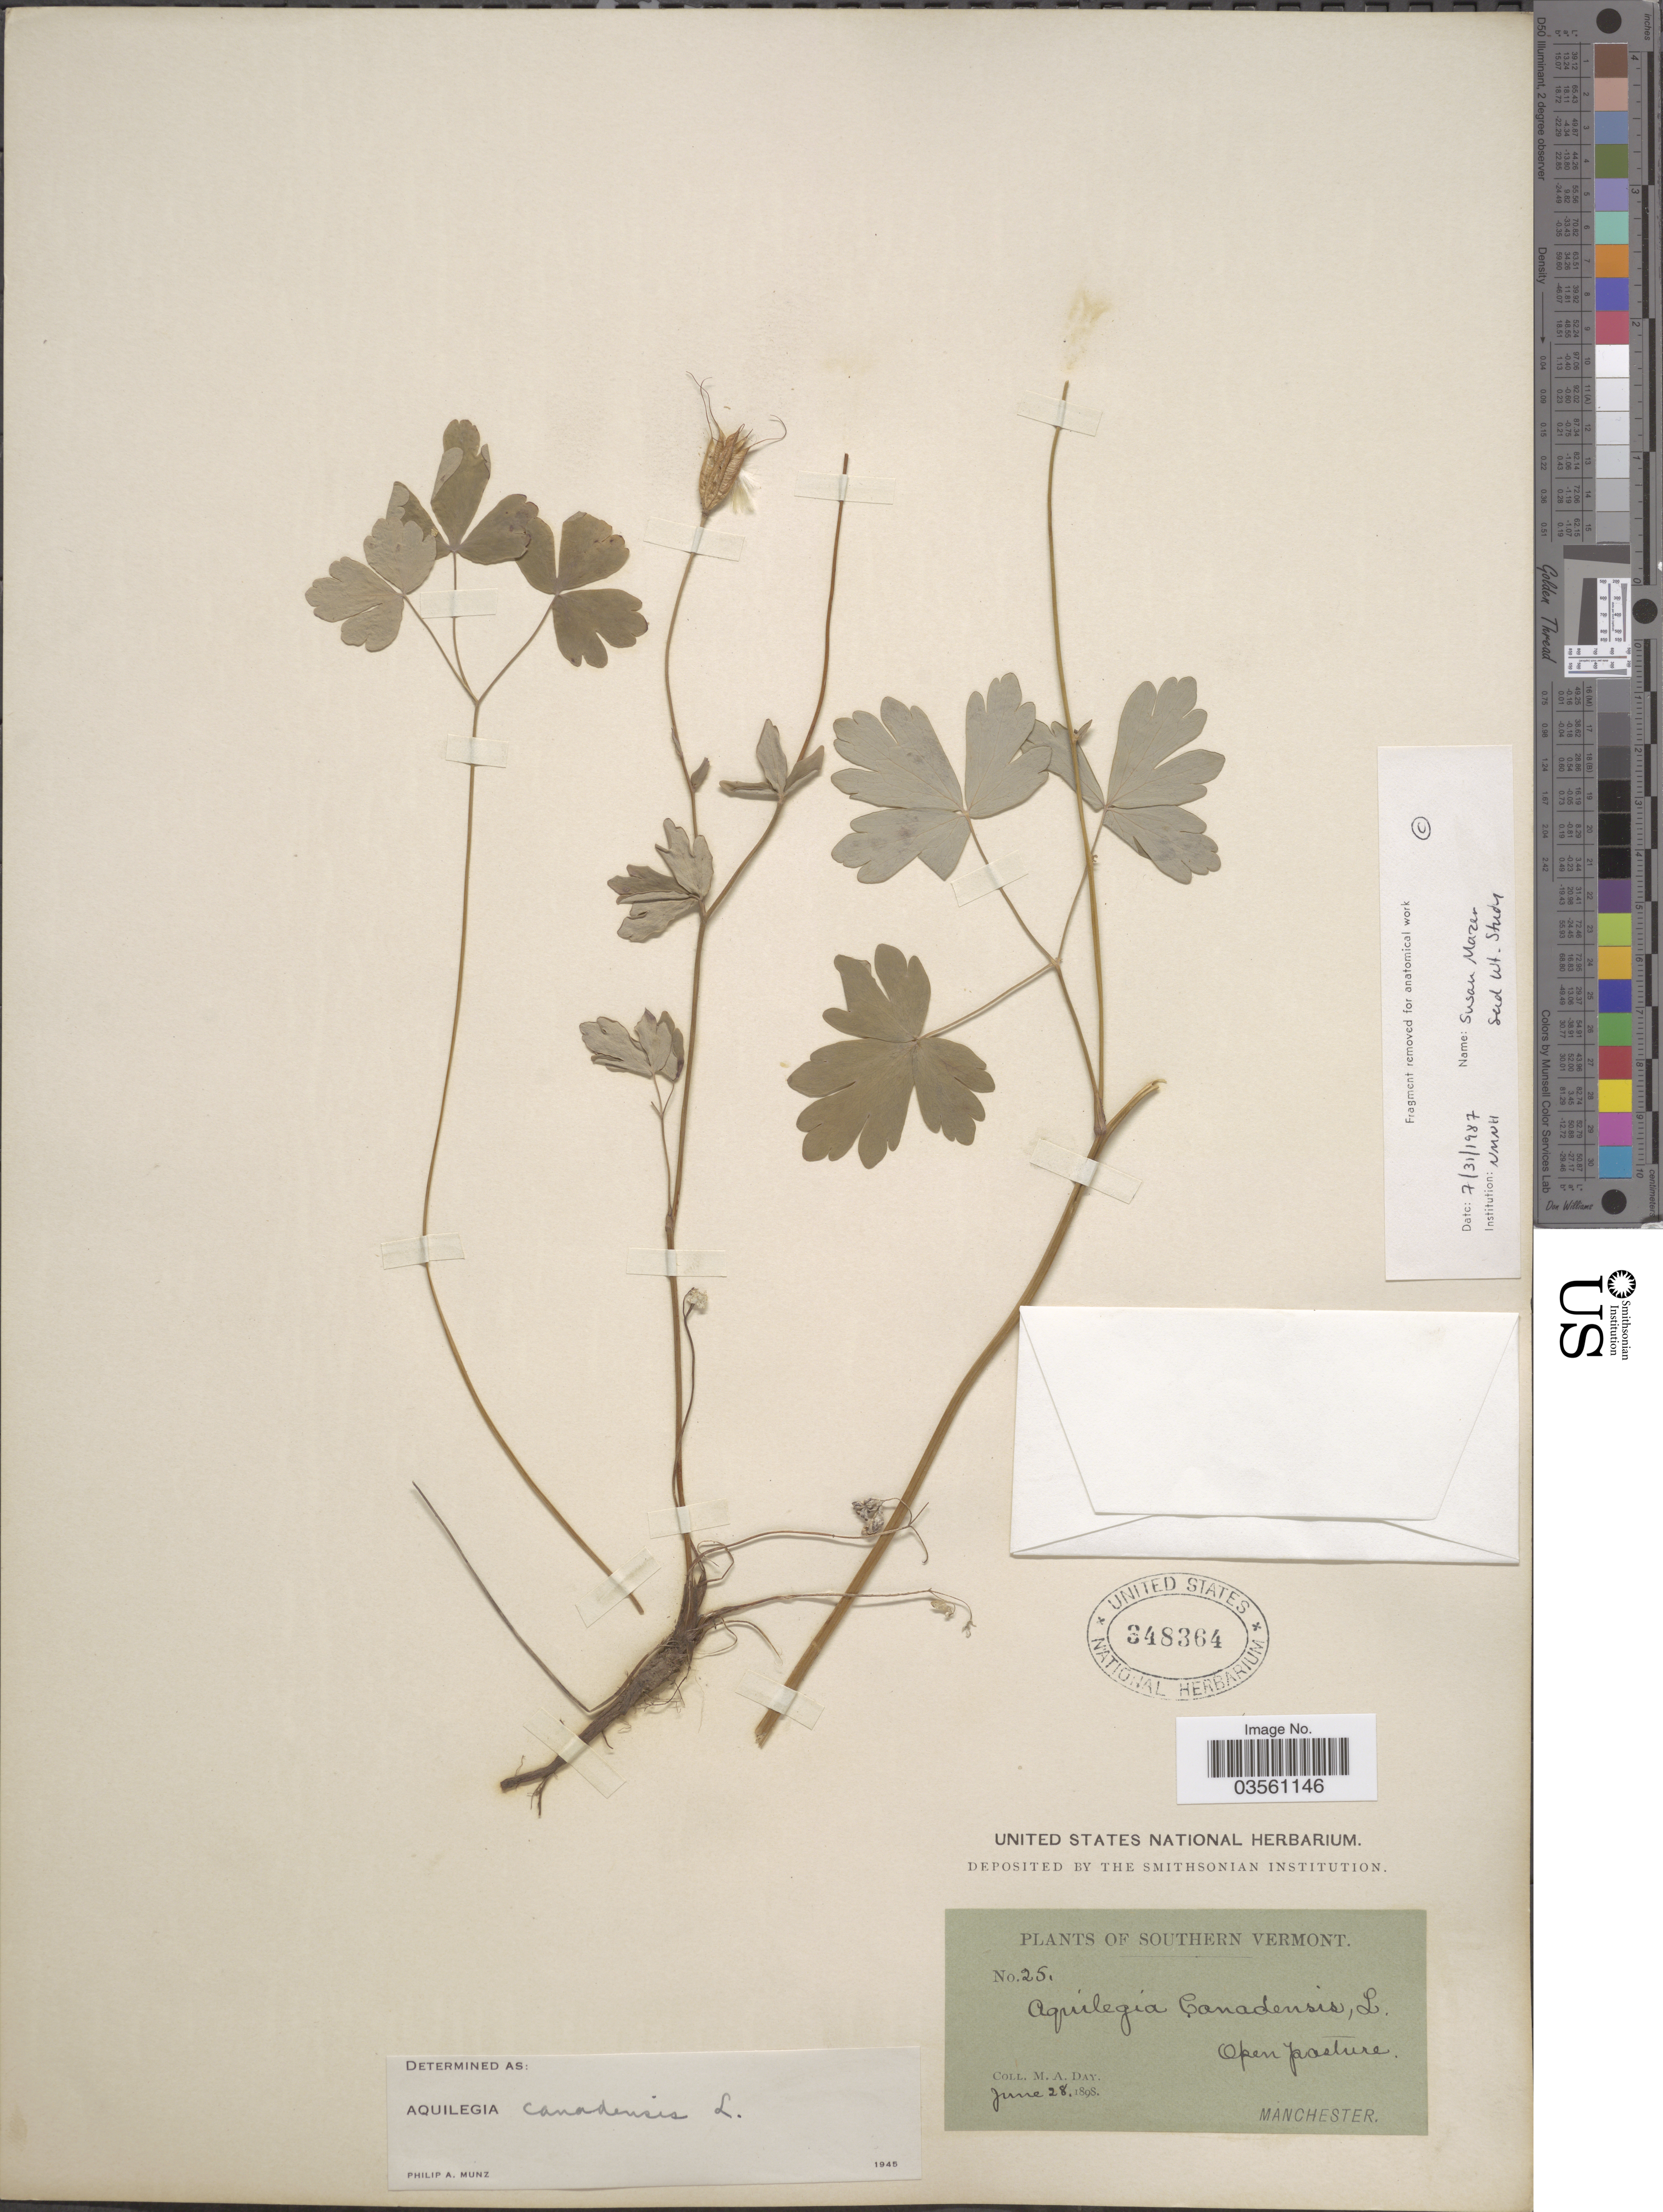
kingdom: Plantae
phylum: Tracheophyta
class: Magnoliopsida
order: Ranunculales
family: Ranunculaceae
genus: Aquilegia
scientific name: Aquilegia canadensis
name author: L.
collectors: M. Day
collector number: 25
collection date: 1898-06-28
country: United States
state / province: Vermont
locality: Southern Vermont. Open pasture.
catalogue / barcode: US 348364